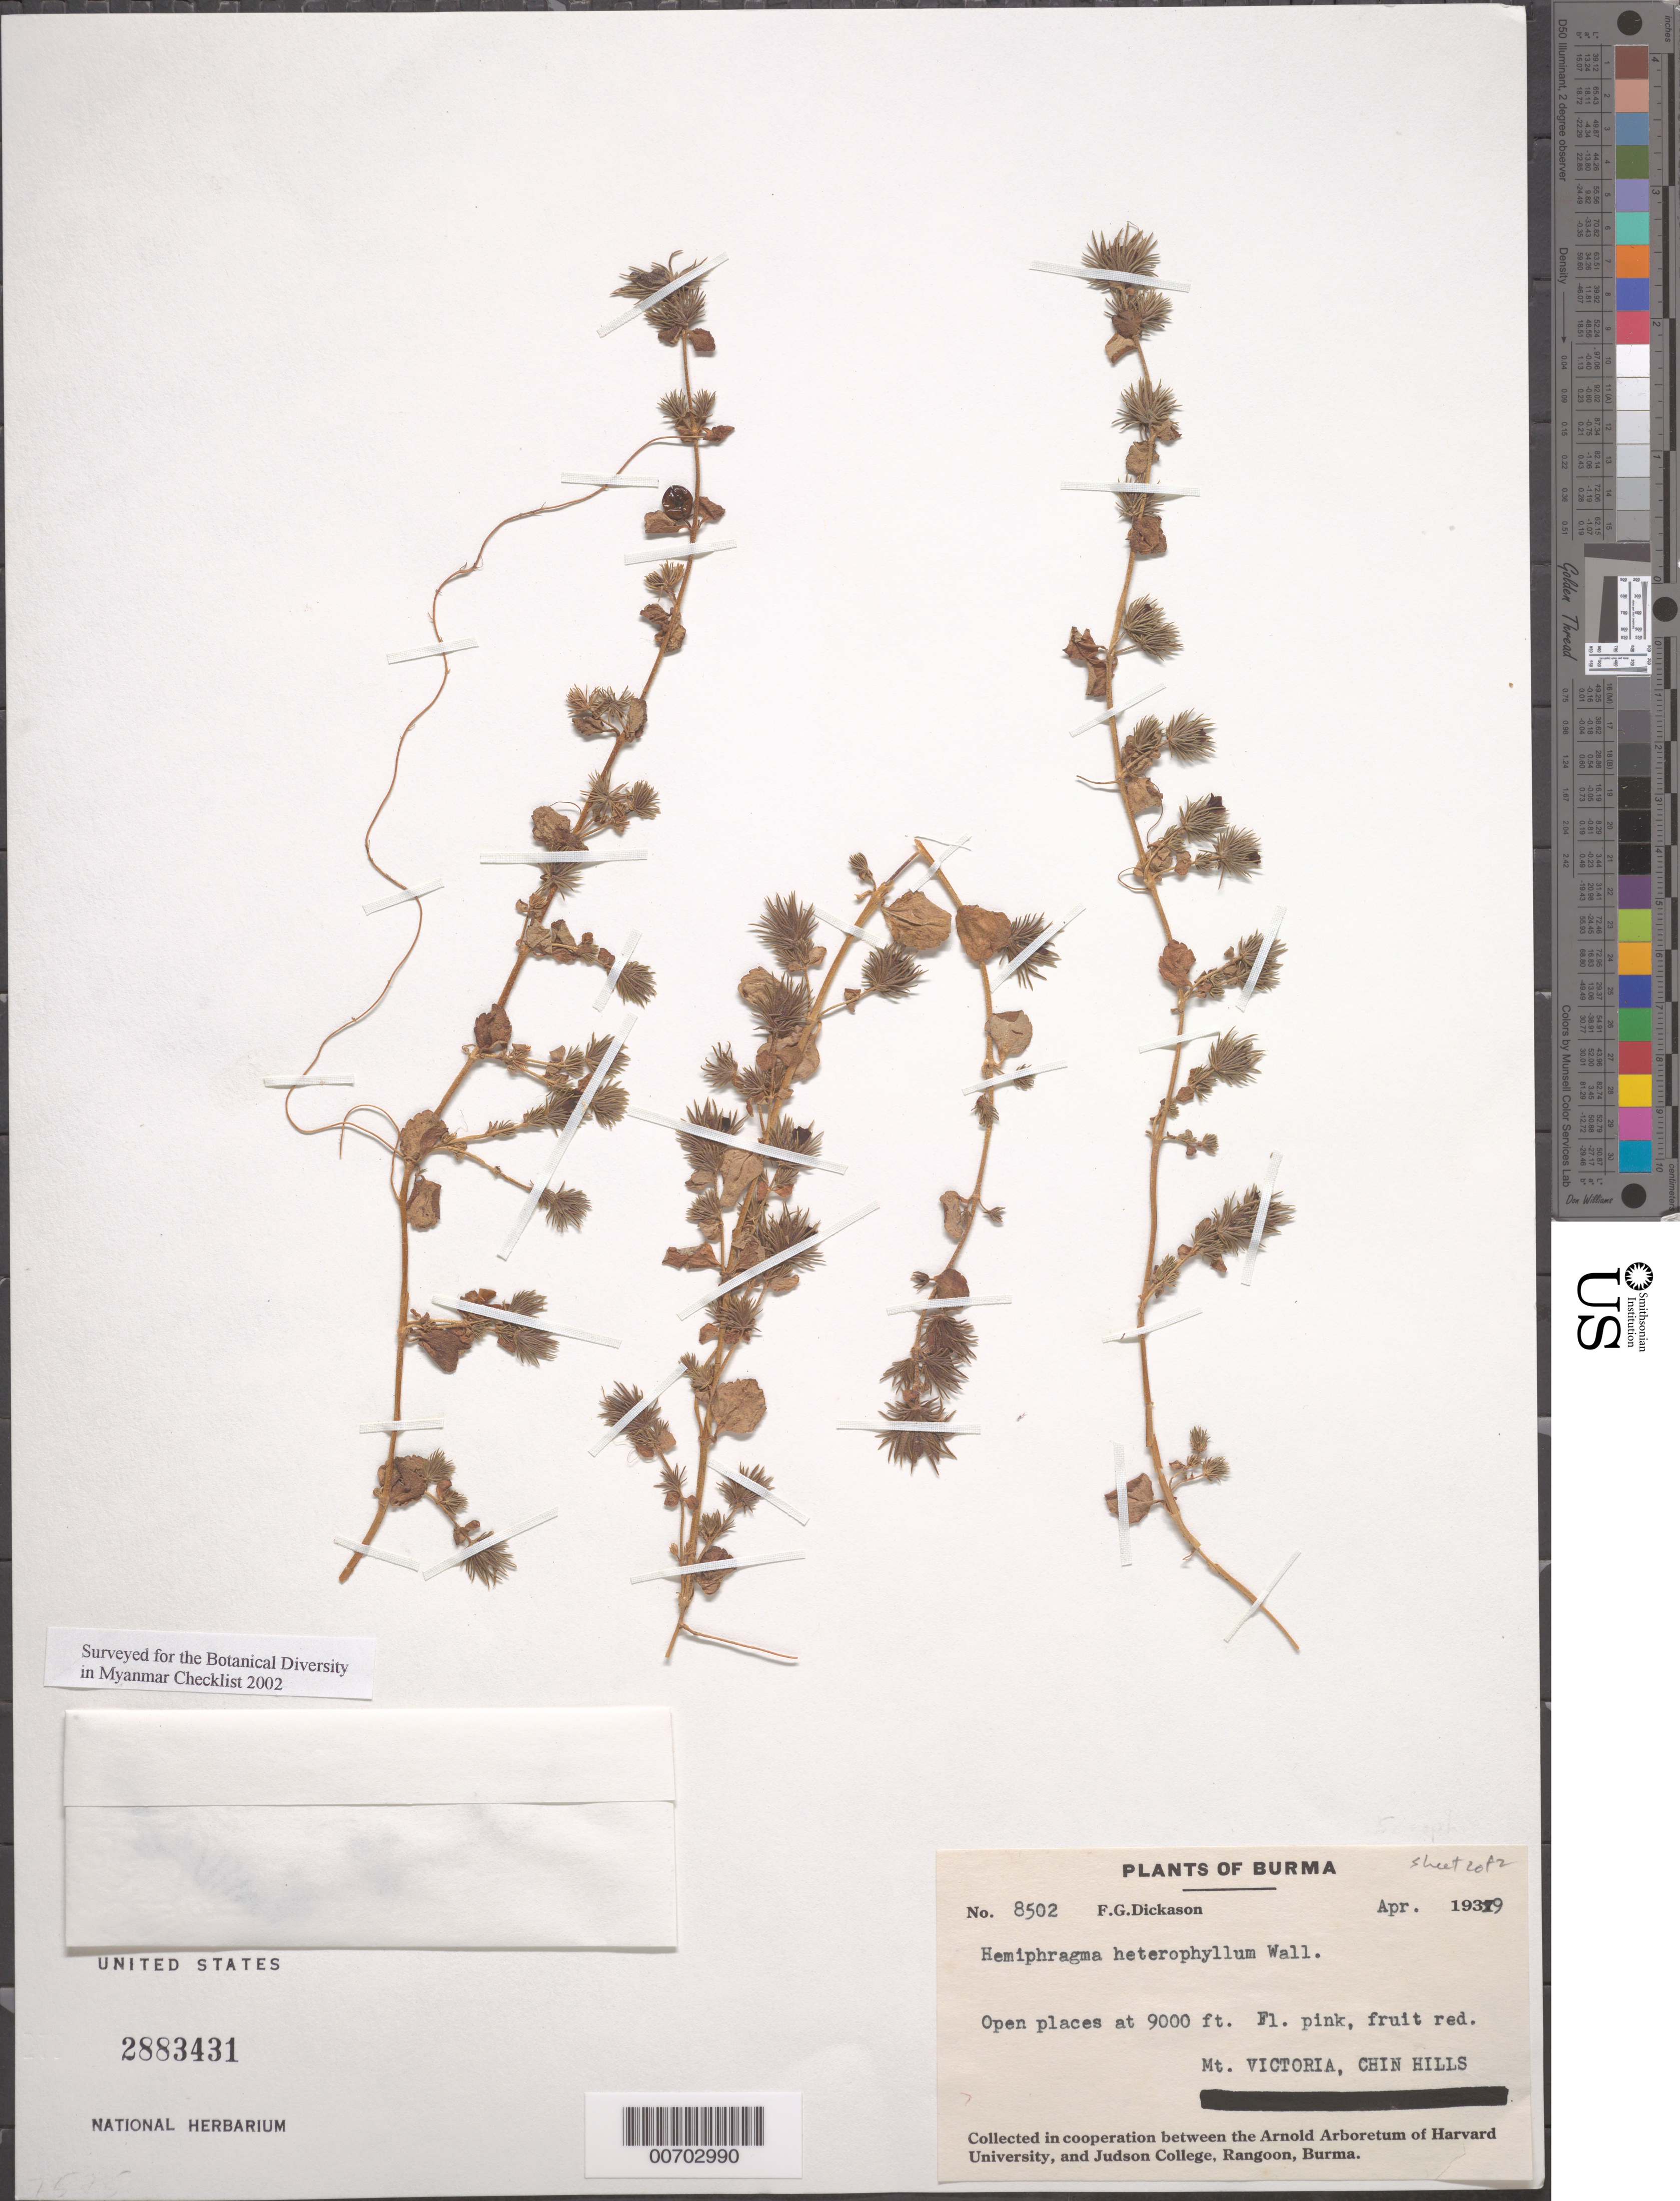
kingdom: Plantae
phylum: Tracheophyta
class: Magnoliopsida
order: Lamiales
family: Plantaginaceae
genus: Hemiphragma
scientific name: Hemiphragma heterophyllum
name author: Wall.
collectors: F. Dickason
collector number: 8502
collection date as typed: Apr 1939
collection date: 1939-04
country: Myanmar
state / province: Chin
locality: Mt. Victoria, Chin Hills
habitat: Open places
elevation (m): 2743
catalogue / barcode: US 2883431